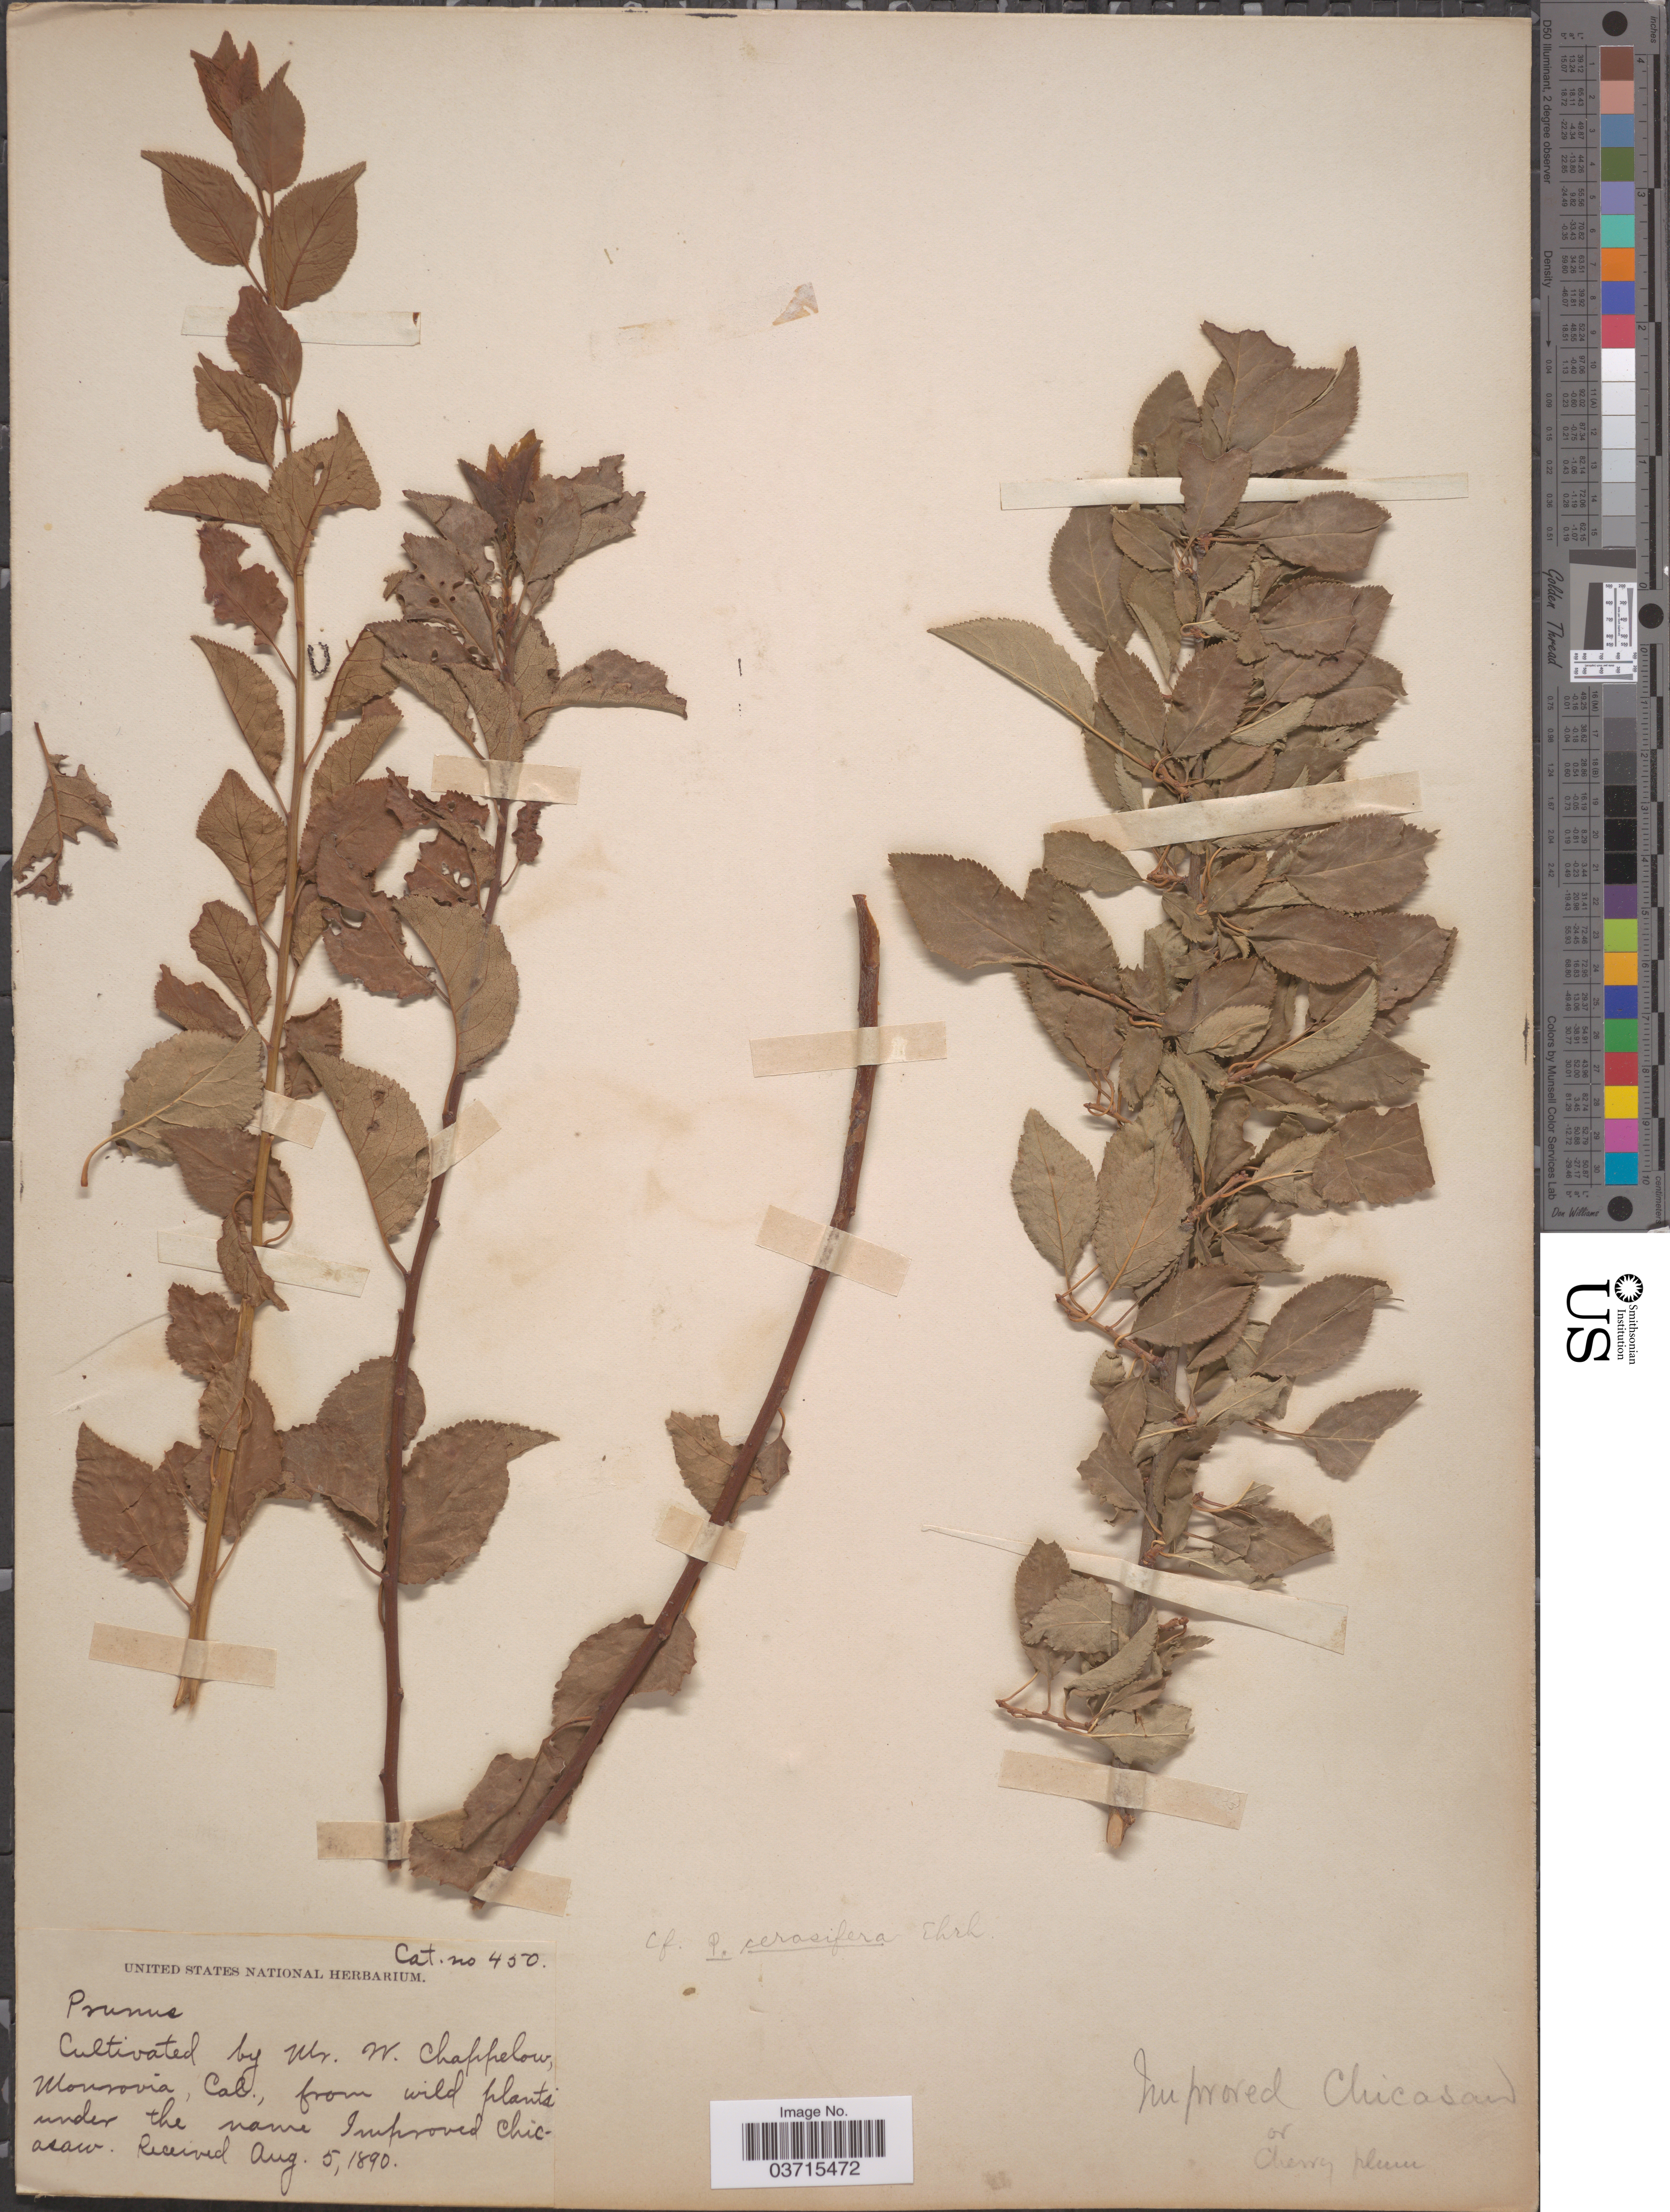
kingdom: Plantae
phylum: Tracheophyta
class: Magnoliopsida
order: Rosales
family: Rosaceae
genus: Prunus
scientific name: Prunus cerasus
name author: L.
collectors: W. Chappelow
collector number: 450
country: United States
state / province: California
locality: Monrovia.